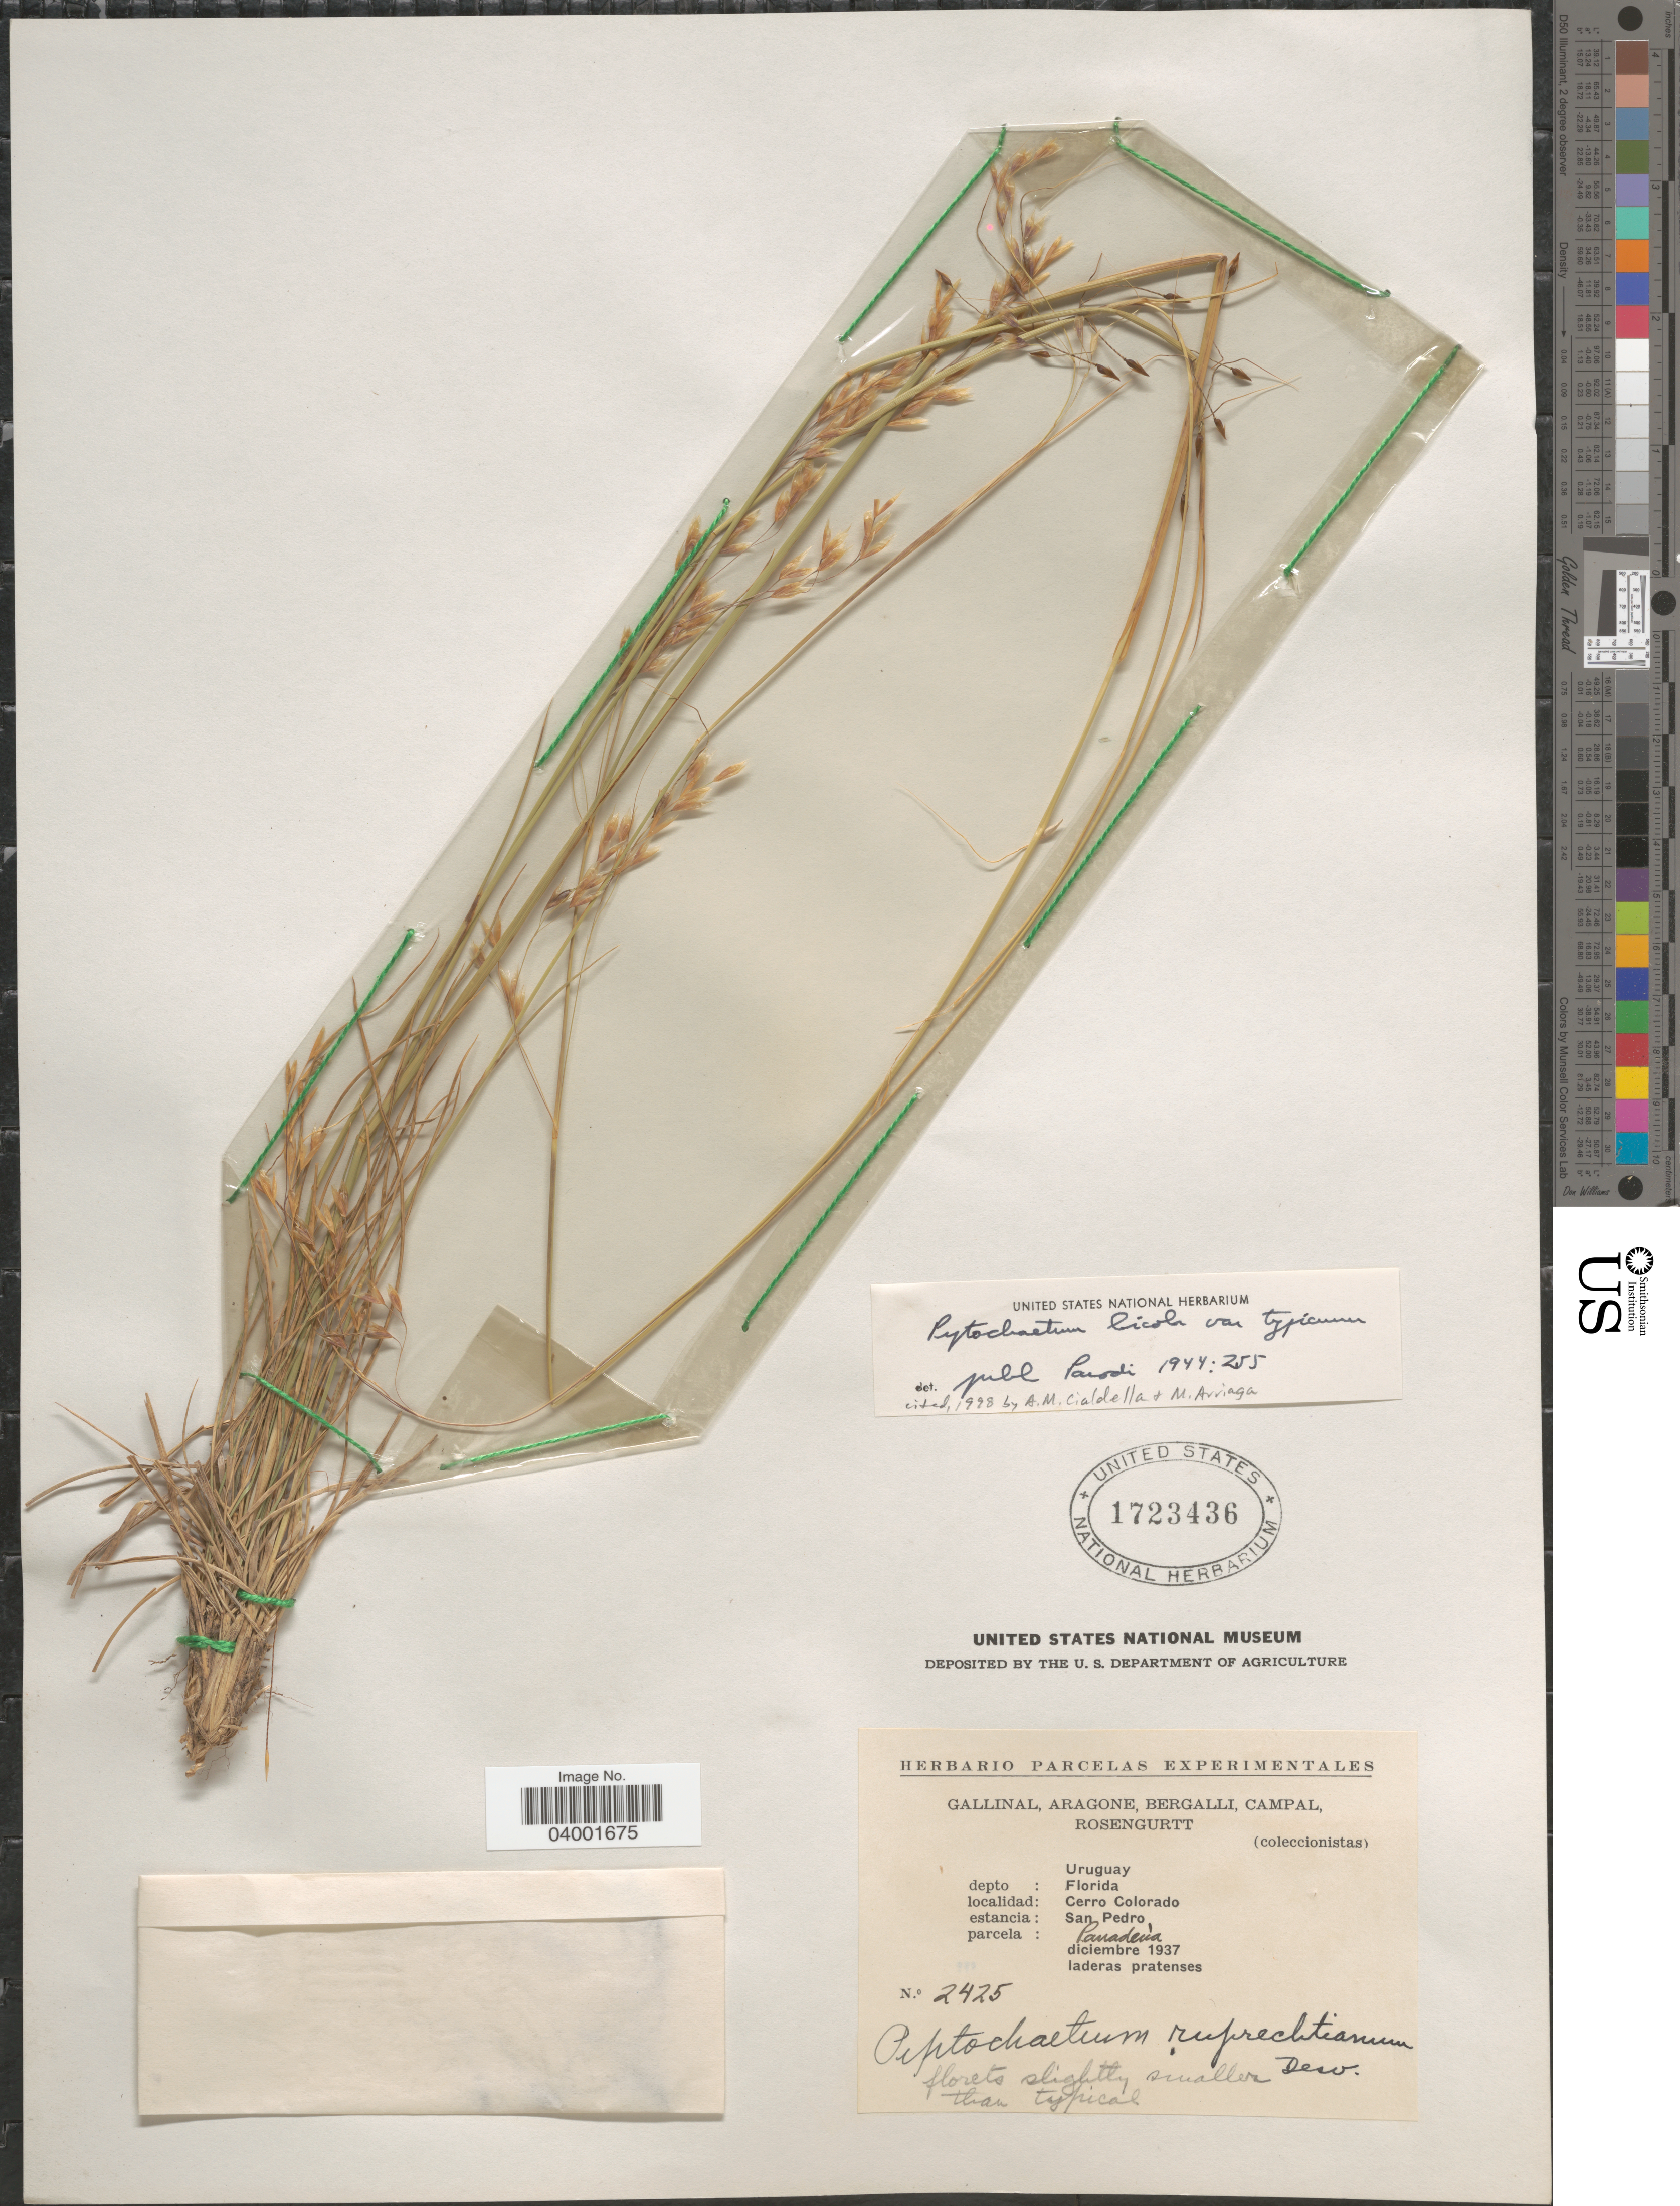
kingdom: Plantae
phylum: Tracheophyta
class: Liliopsida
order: Poales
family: Poaceae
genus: Piptochaetium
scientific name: Piptochaetium bicolor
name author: (Vahl) É. Desv.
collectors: -. Gallinal, -- Aragone, -- Bergalli, -- Campal & Rosengurtt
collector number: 2425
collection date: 1937-12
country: Uruguay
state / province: Florida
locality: Depto: Florida. Cerro Colorado. Estancia: San Pedro. Parcela: Panadeńa.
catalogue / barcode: US 1723436